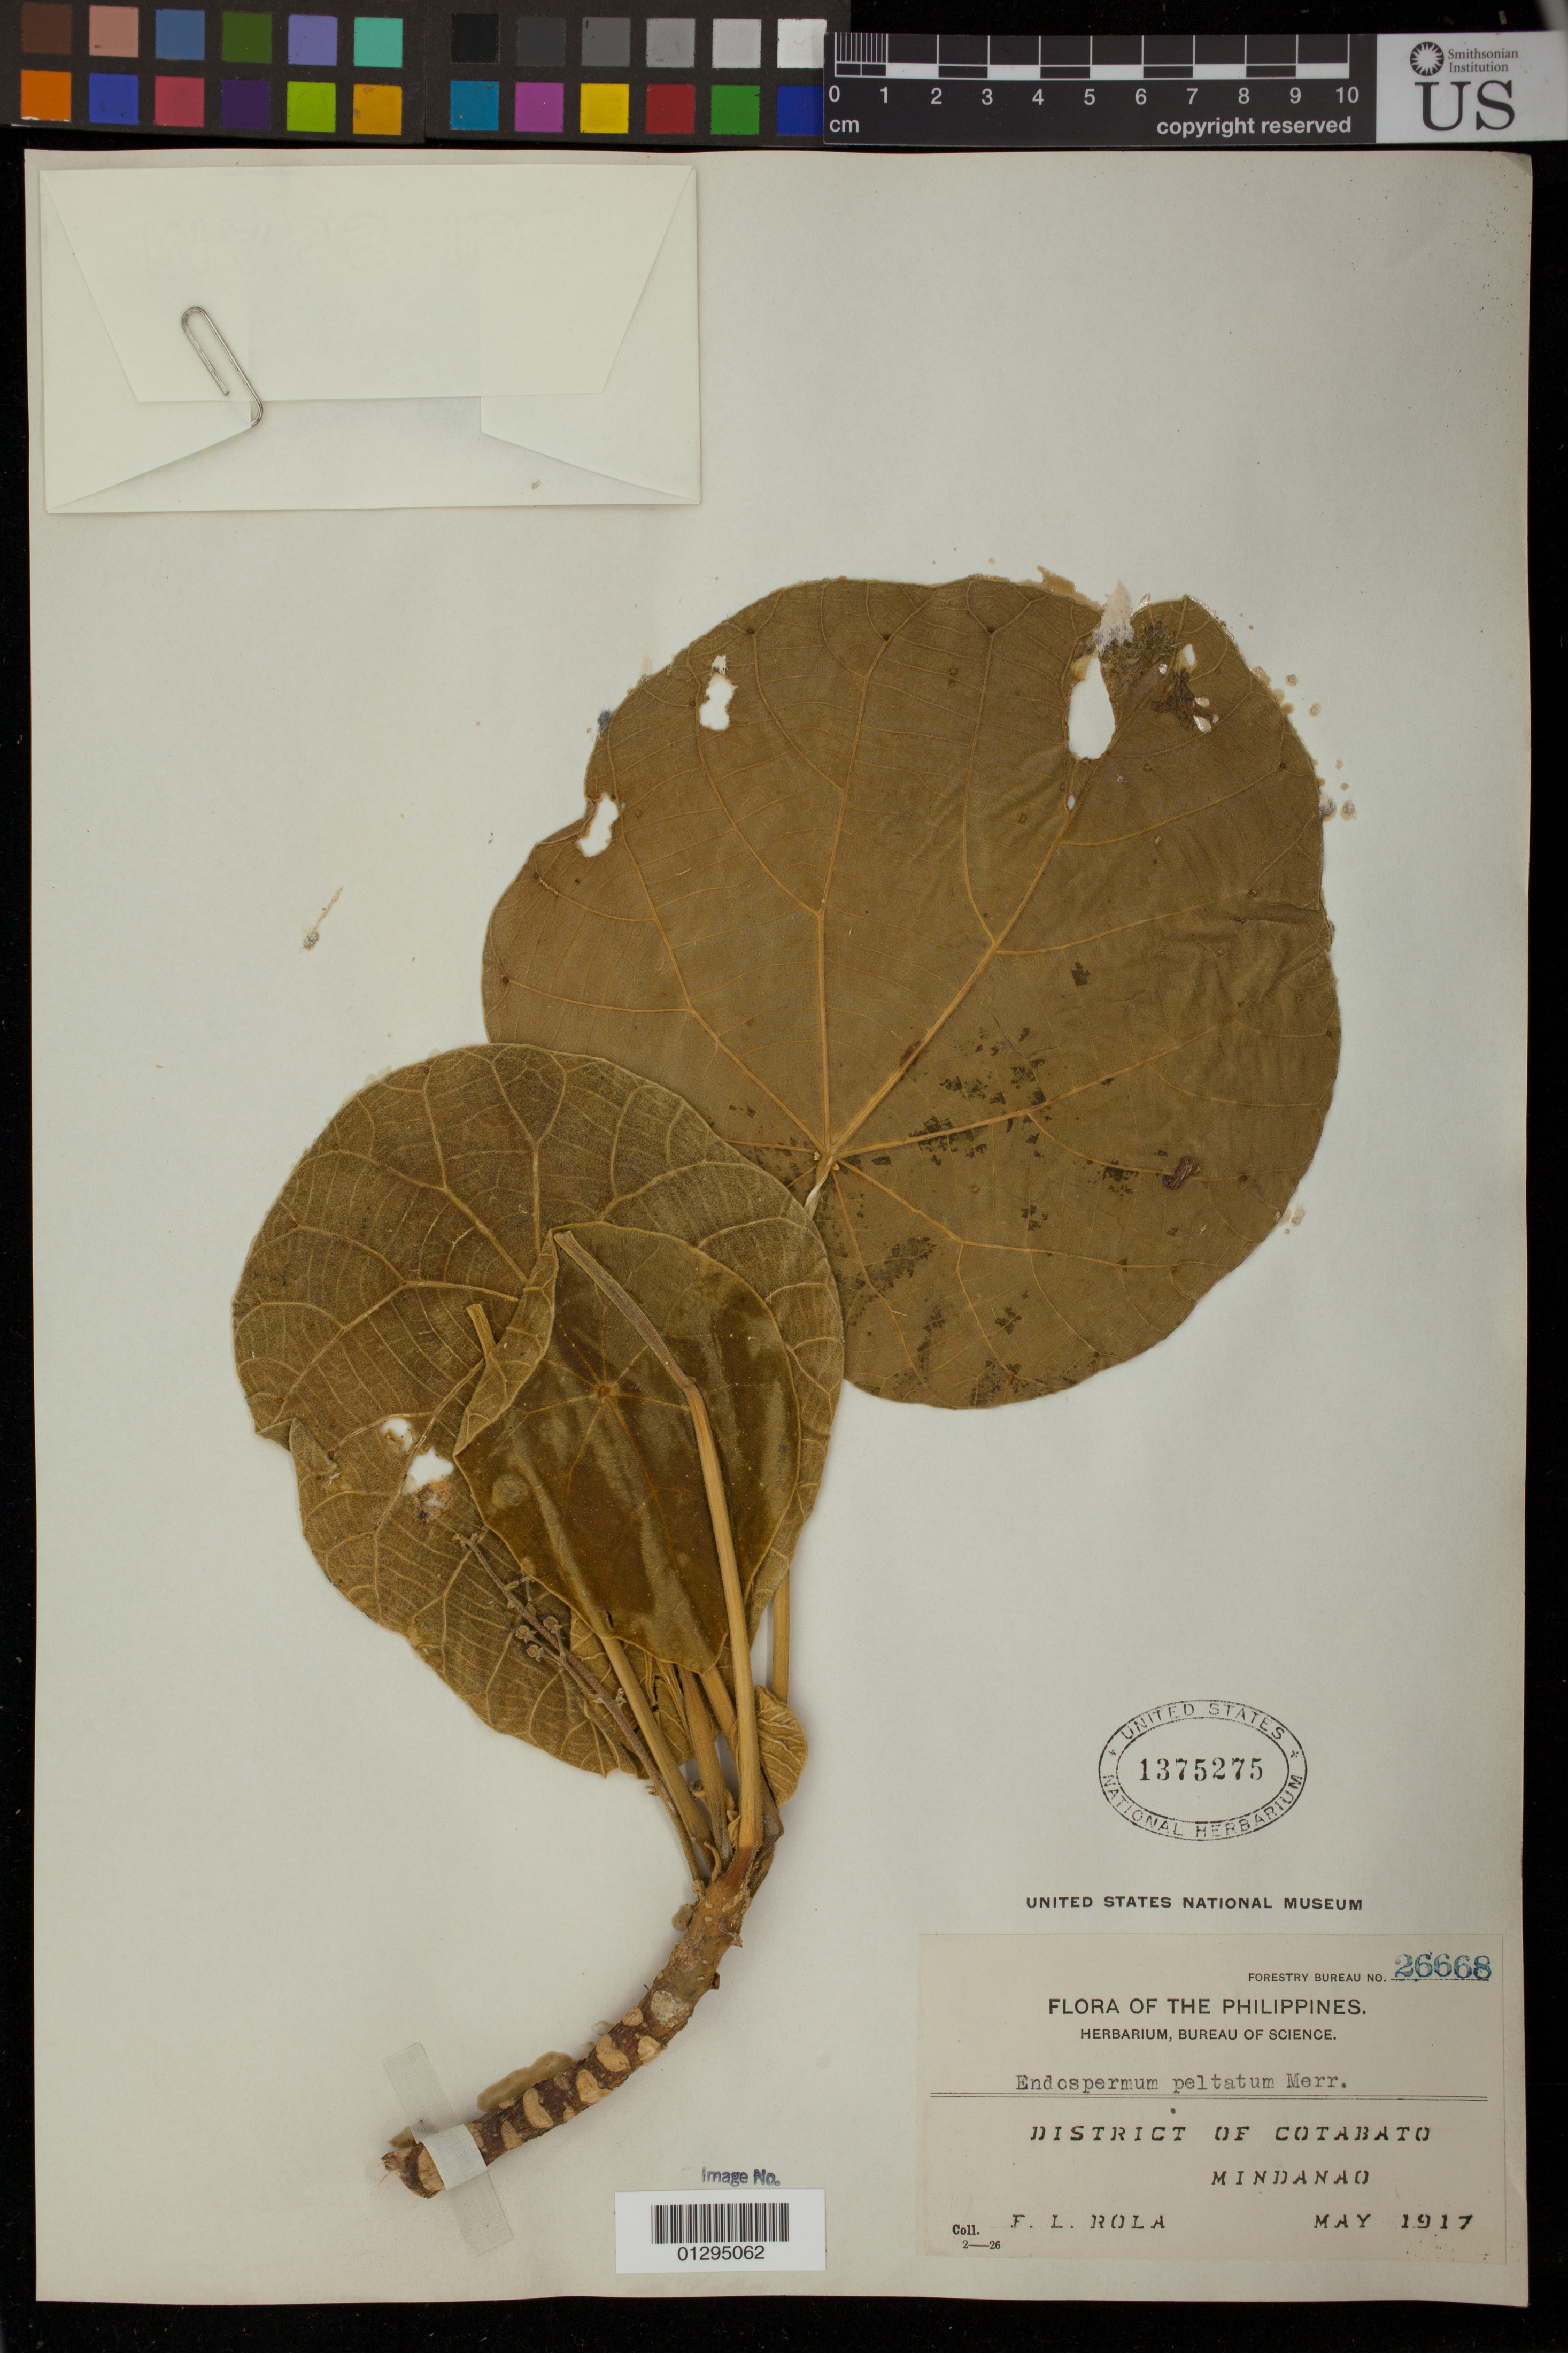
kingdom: Plantae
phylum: Tracheophyta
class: Magnoliopsida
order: Malpighiales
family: Euphorbiaceae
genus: Endospermum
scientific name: Endospermum peltatum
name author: Merr.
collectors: F. Rola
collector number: For. Bur. 26668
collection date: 1917-05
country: Philippines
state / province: Muslim Mindanao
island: Mindanao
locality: District of Catabato. Mindanao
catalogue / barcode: US 1375275